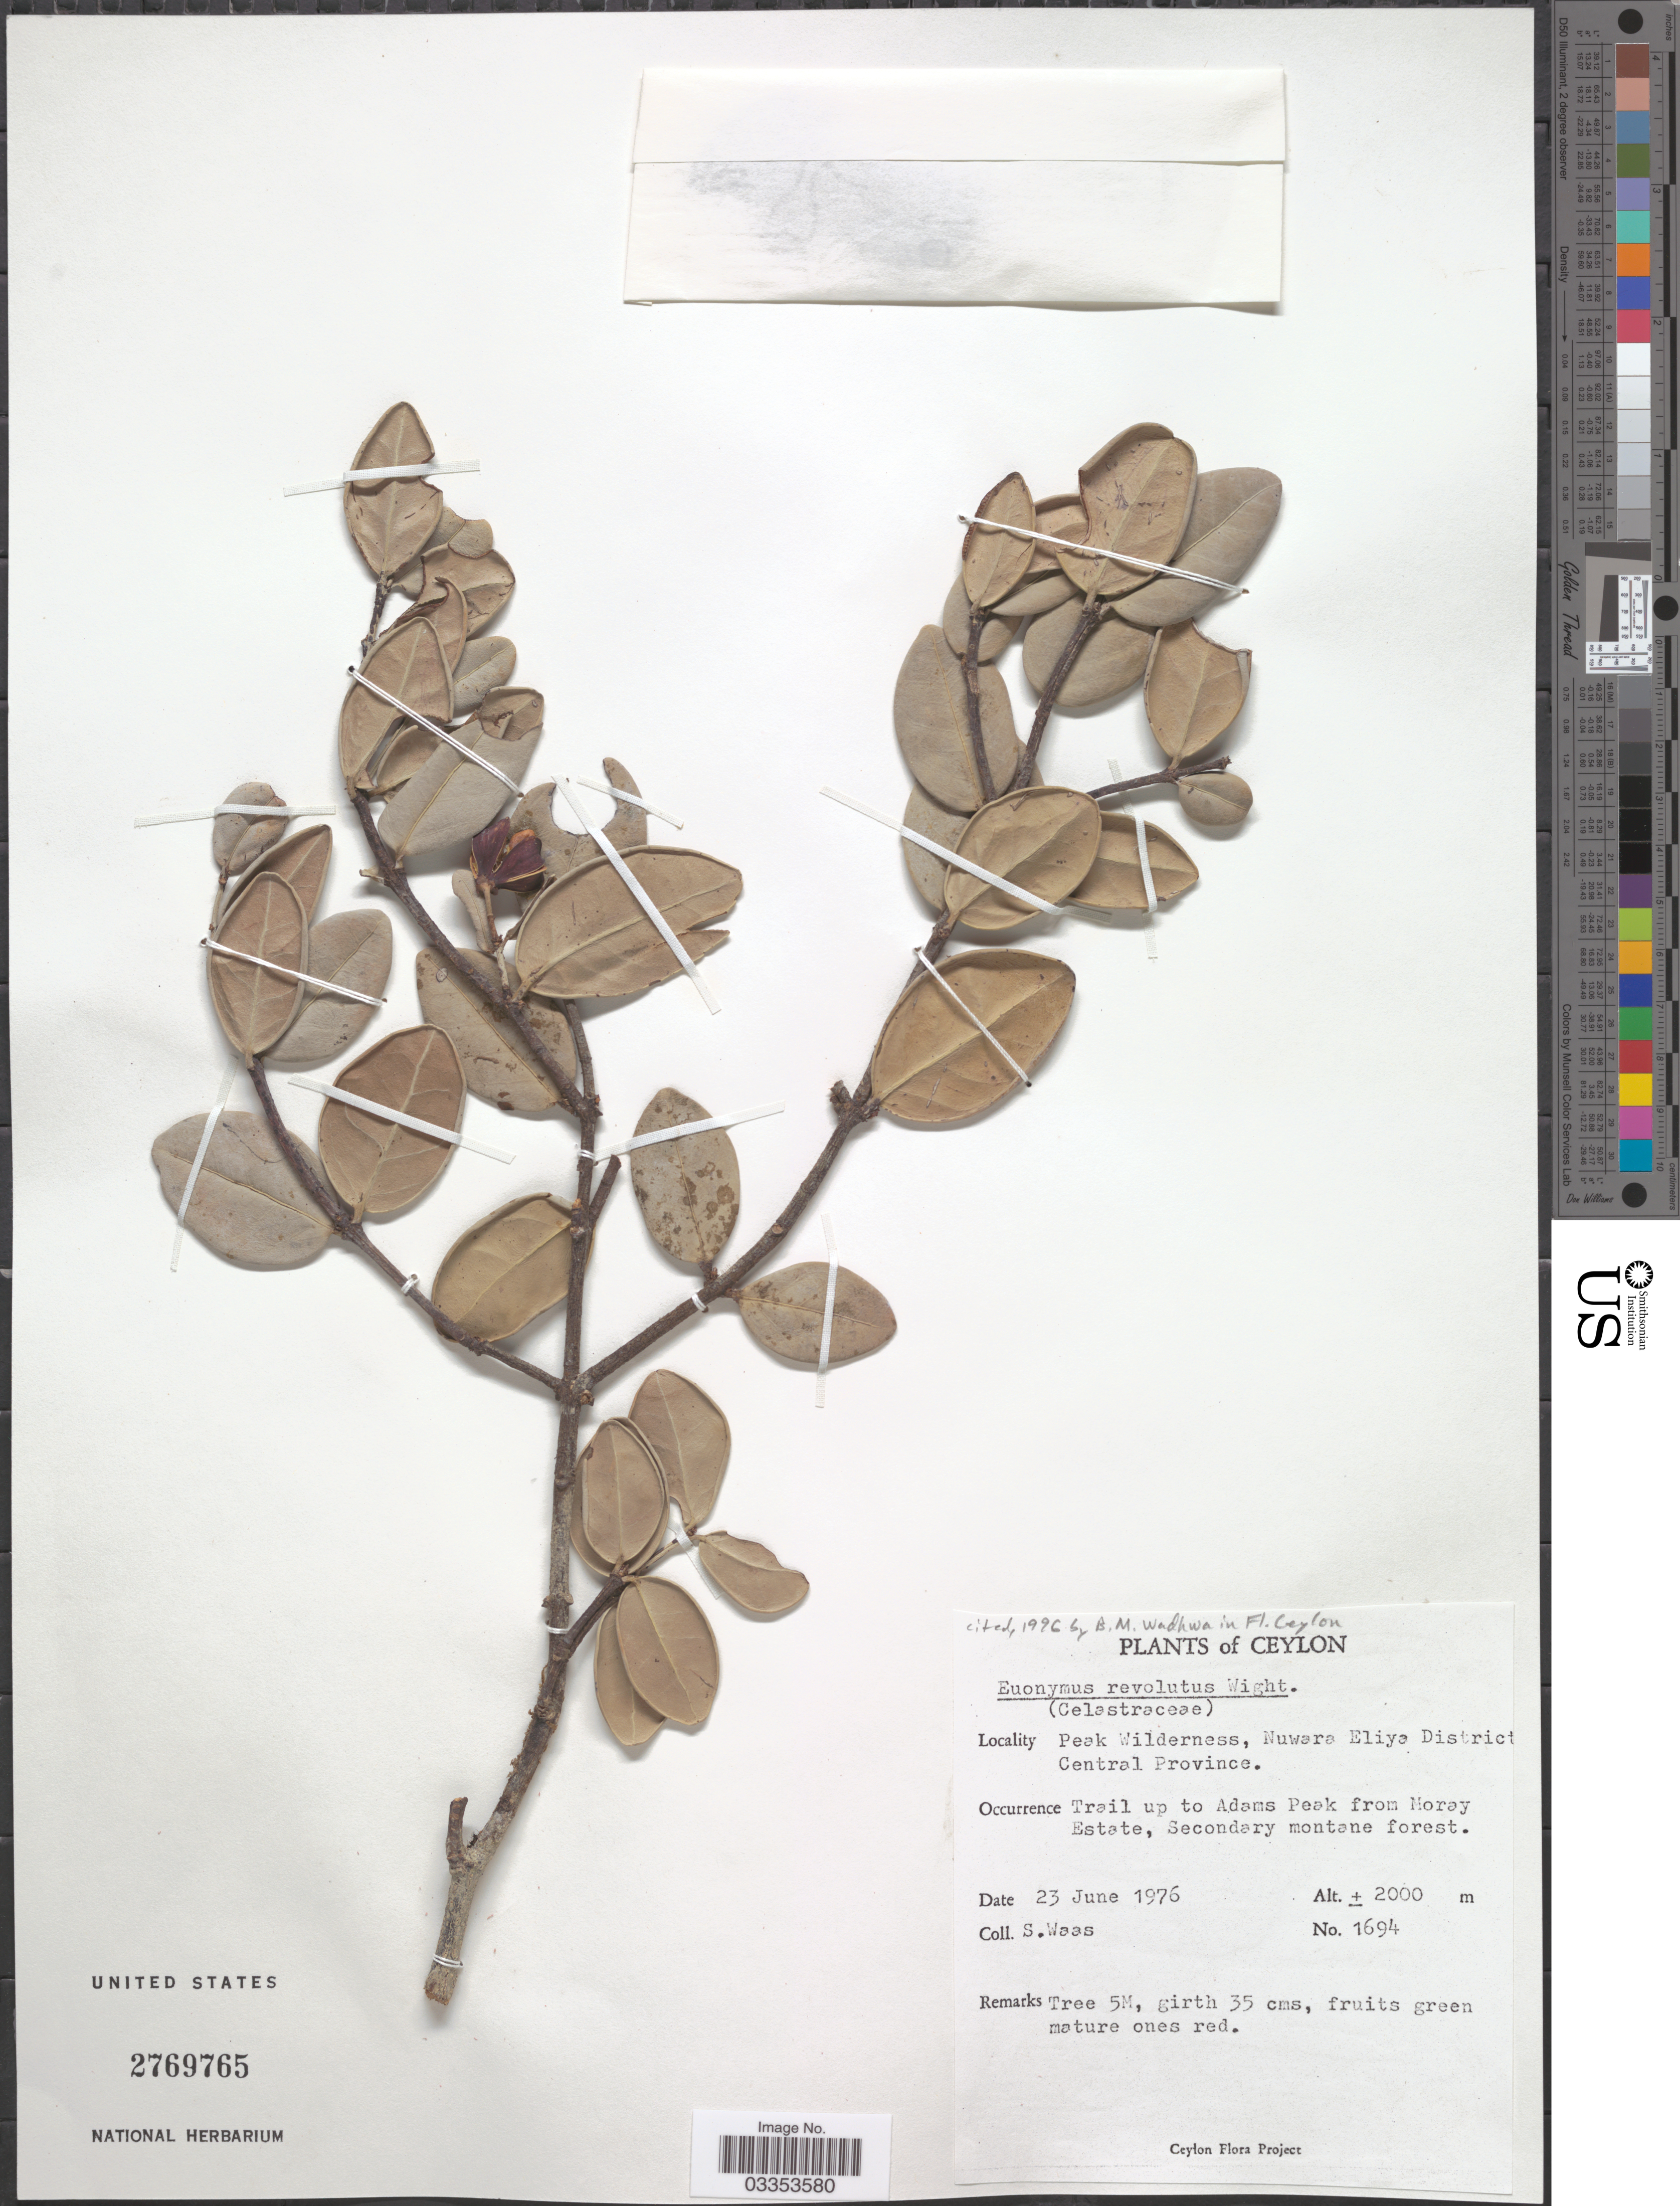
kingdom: Plantae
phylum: Tracheophyta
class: Magnoliopsida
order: Celastrales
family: Celastraceae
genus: Euonymus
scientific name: Euonymus revolutus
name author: Wight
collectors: S. Waas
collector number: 1694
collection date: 1976-06-23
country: Sri Lanka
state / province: Central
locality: Ceylon. Peak Wilderness, Nuwara Eliya District.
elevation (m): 2000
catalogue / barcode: US 2769765